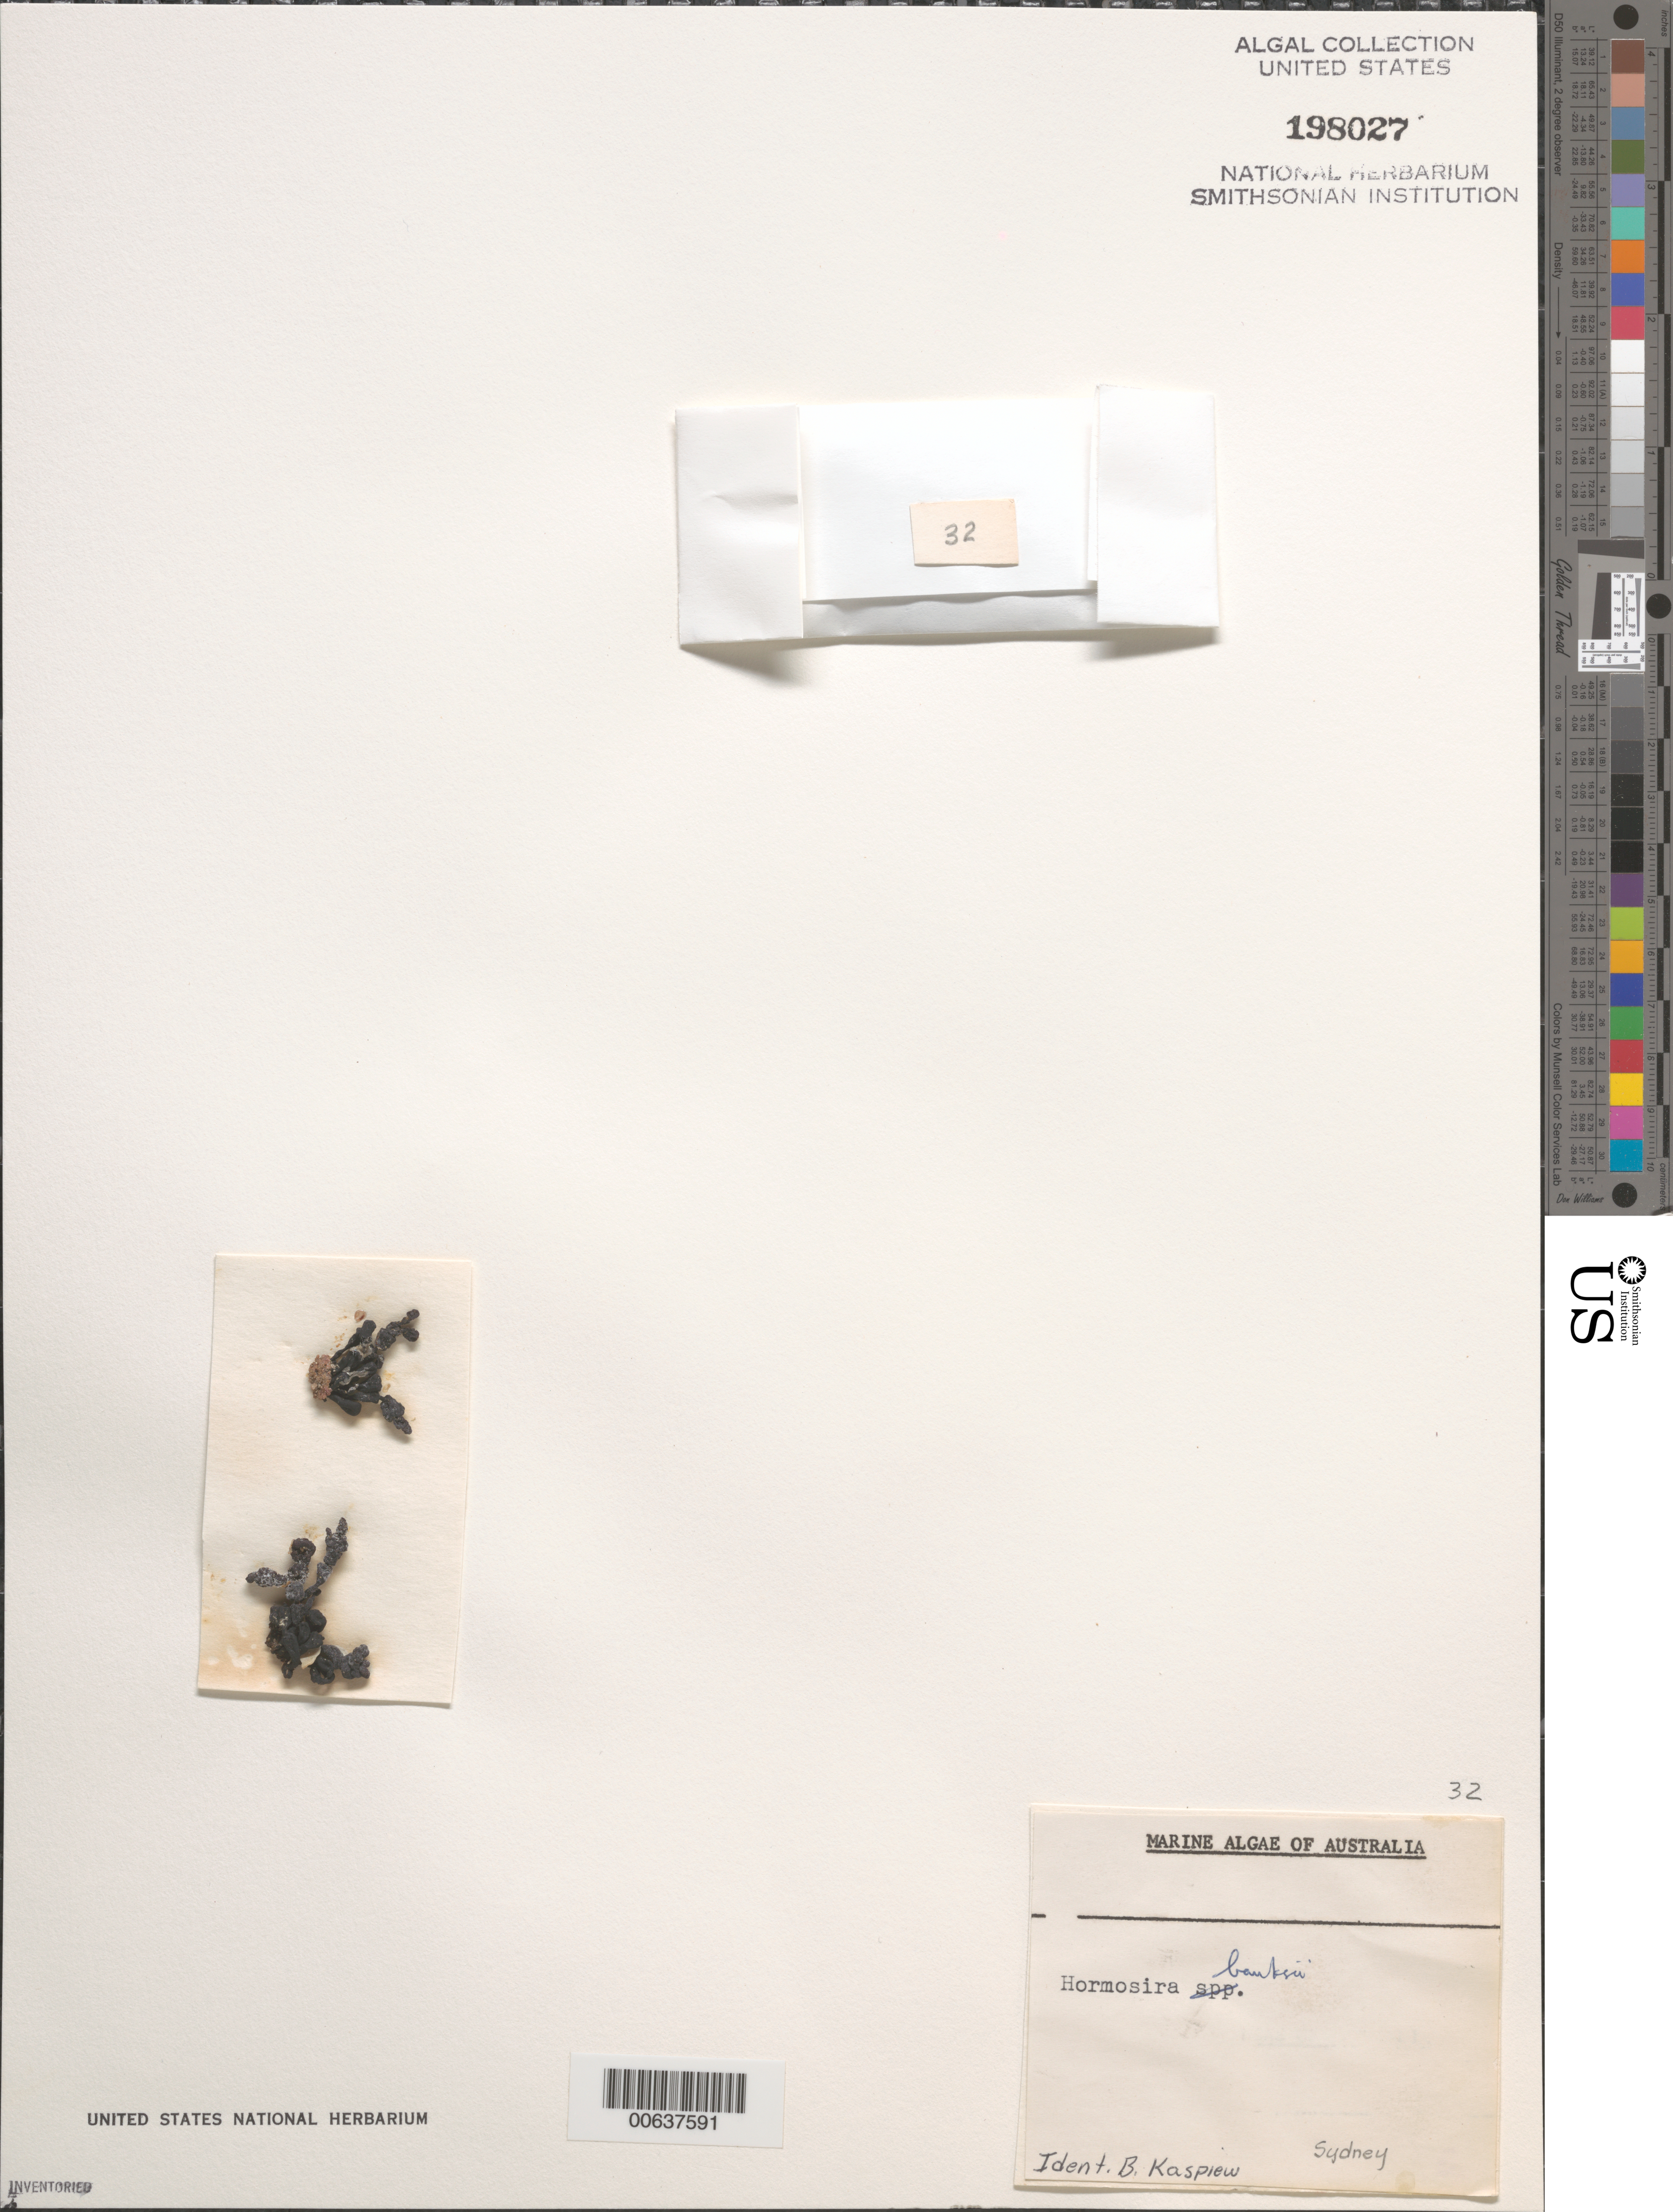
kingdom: Chromista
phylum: Ochrophyta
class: Phaeophyceae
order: Fucales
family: Hormosiraceae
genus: Hormosira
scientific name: Hormosira banksii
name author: (Turner) Decne.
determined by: Kaspiew, B.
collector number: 32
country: Australia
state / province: New South Wales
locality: Sydney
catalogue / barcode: US 198027